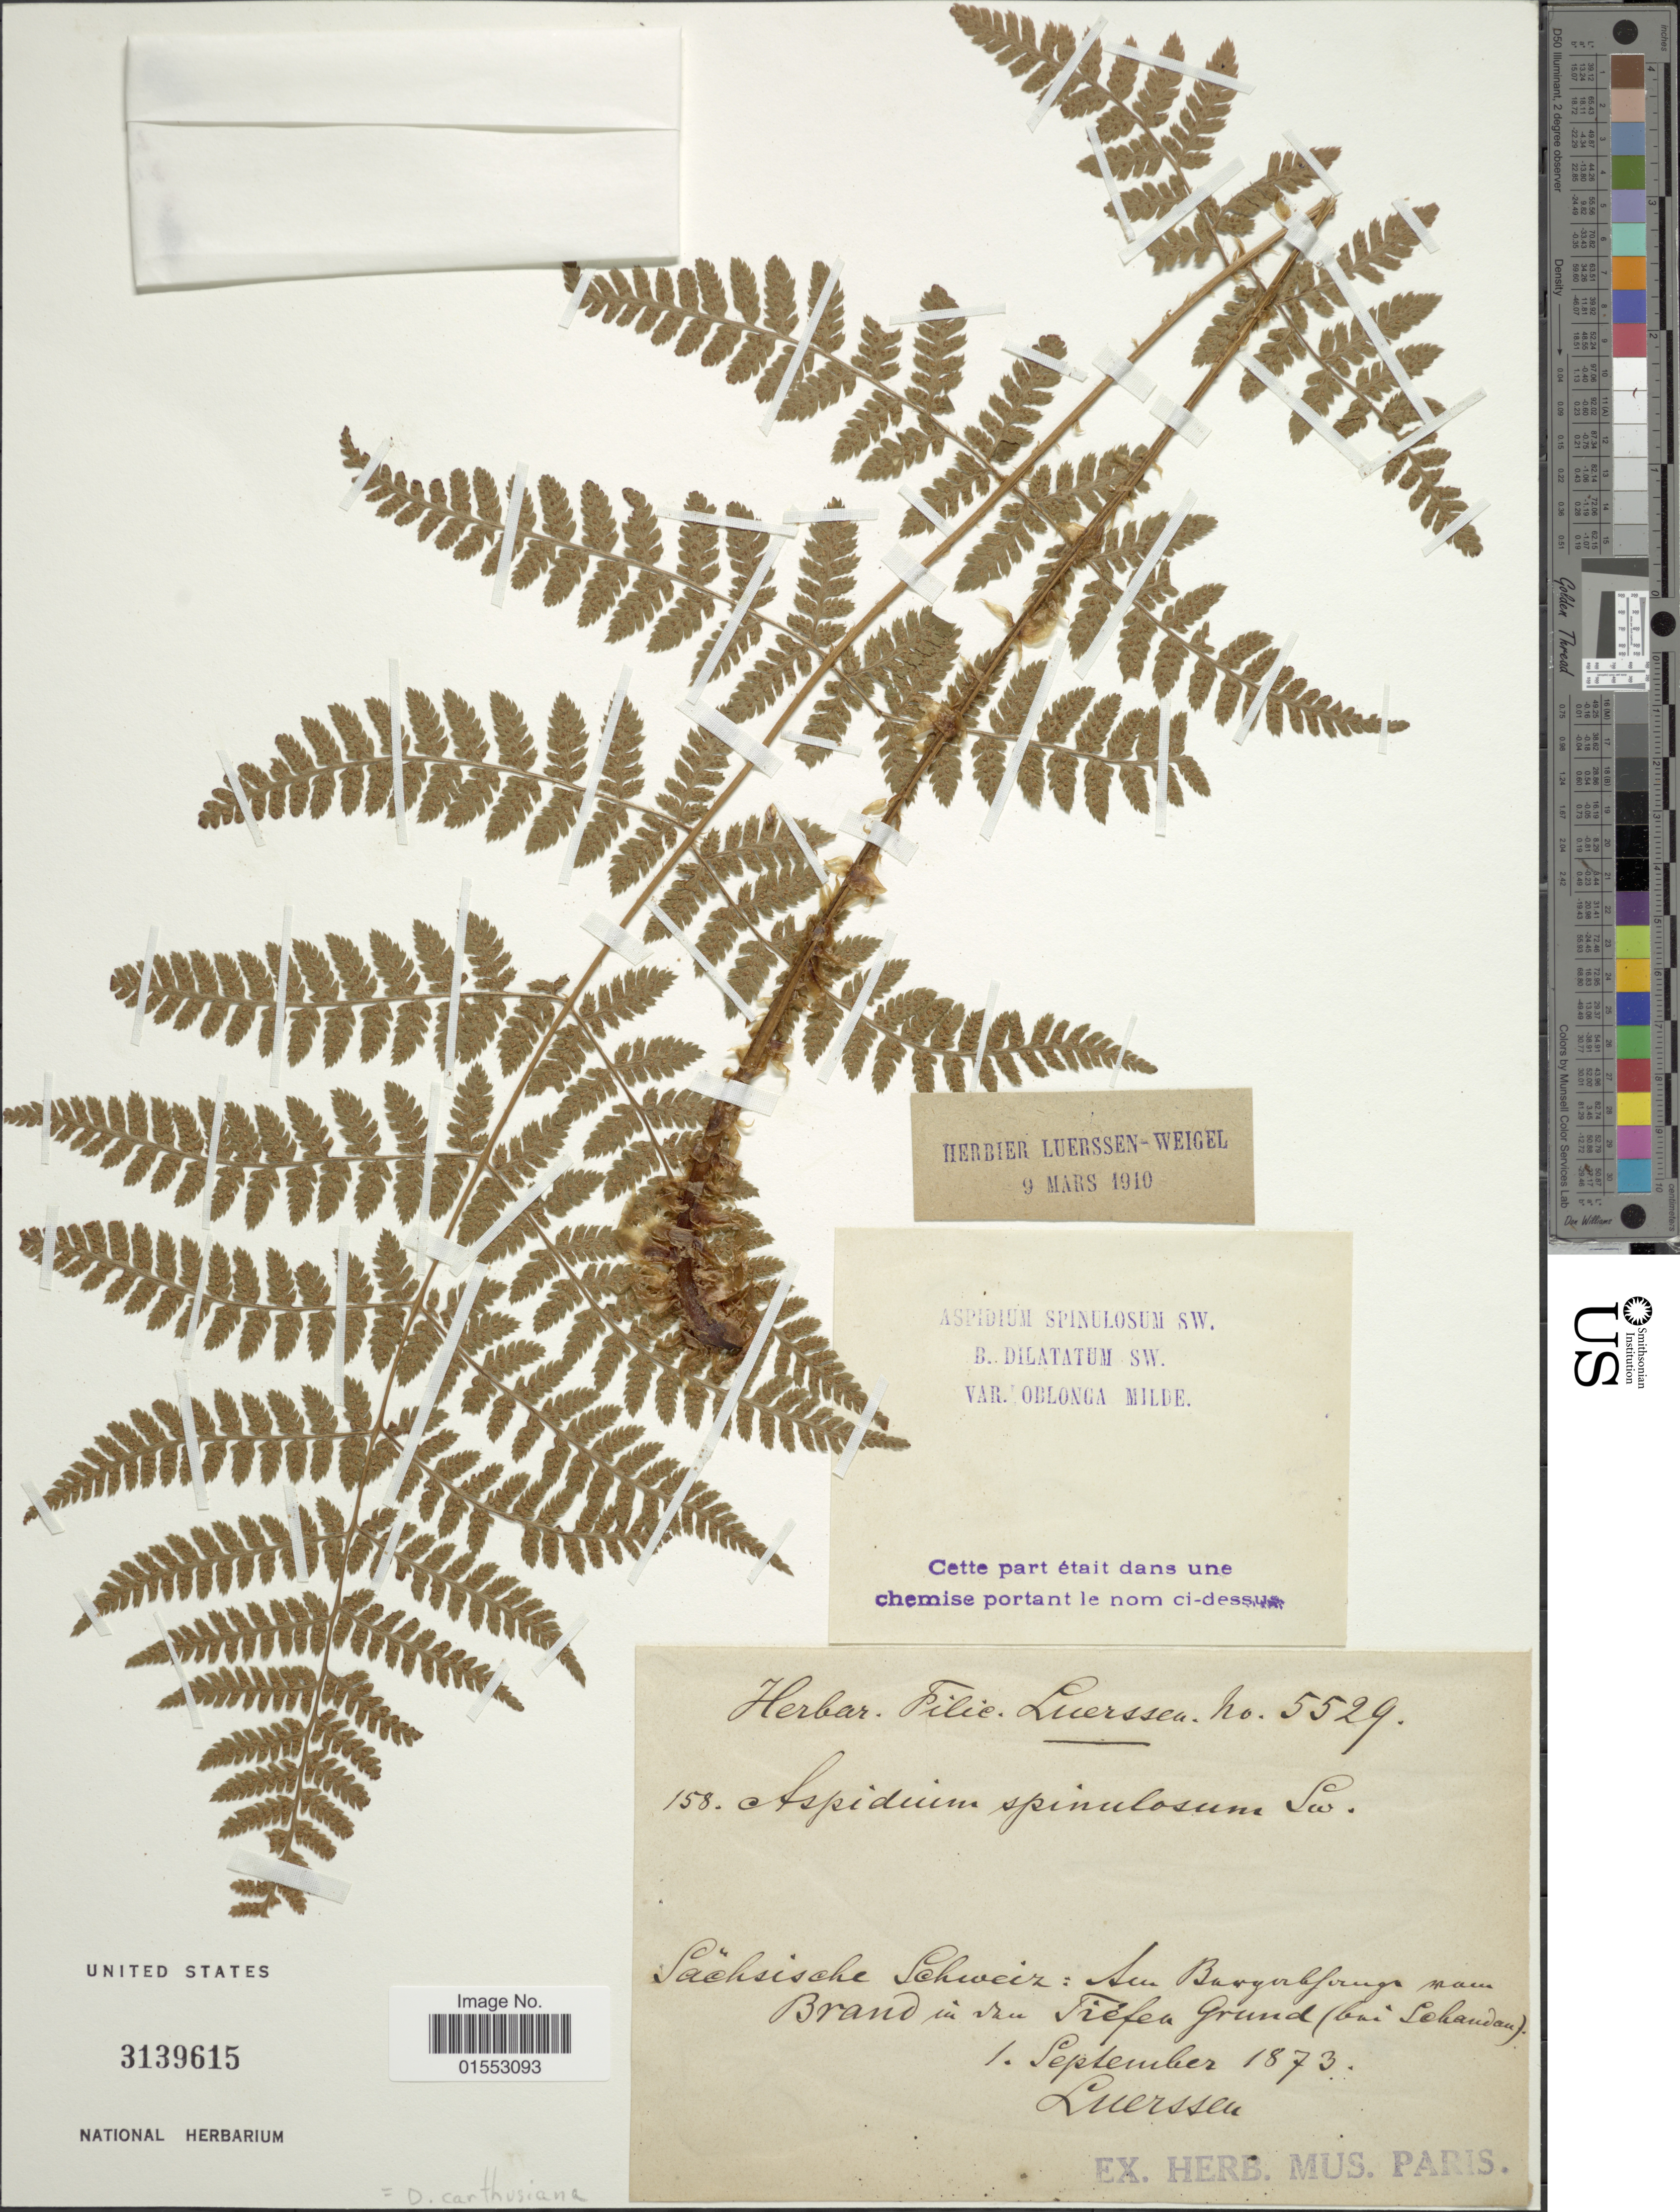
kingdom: Plantae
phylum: Tracheophyta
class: Polypodiopsida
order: Polypodiales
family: Dryopteridaceae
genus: Dryopteris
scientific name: Dryopteris carthusiana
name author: (Villars) H.P. Fuchs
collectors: Luerssen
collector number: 158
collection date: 1873-09-01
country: Germany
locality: Sachsische Schweiz: Au Bergflring nam Brand in van Tiefen Grund (bei Sohann) [interpreted]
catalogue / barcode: US 3139615